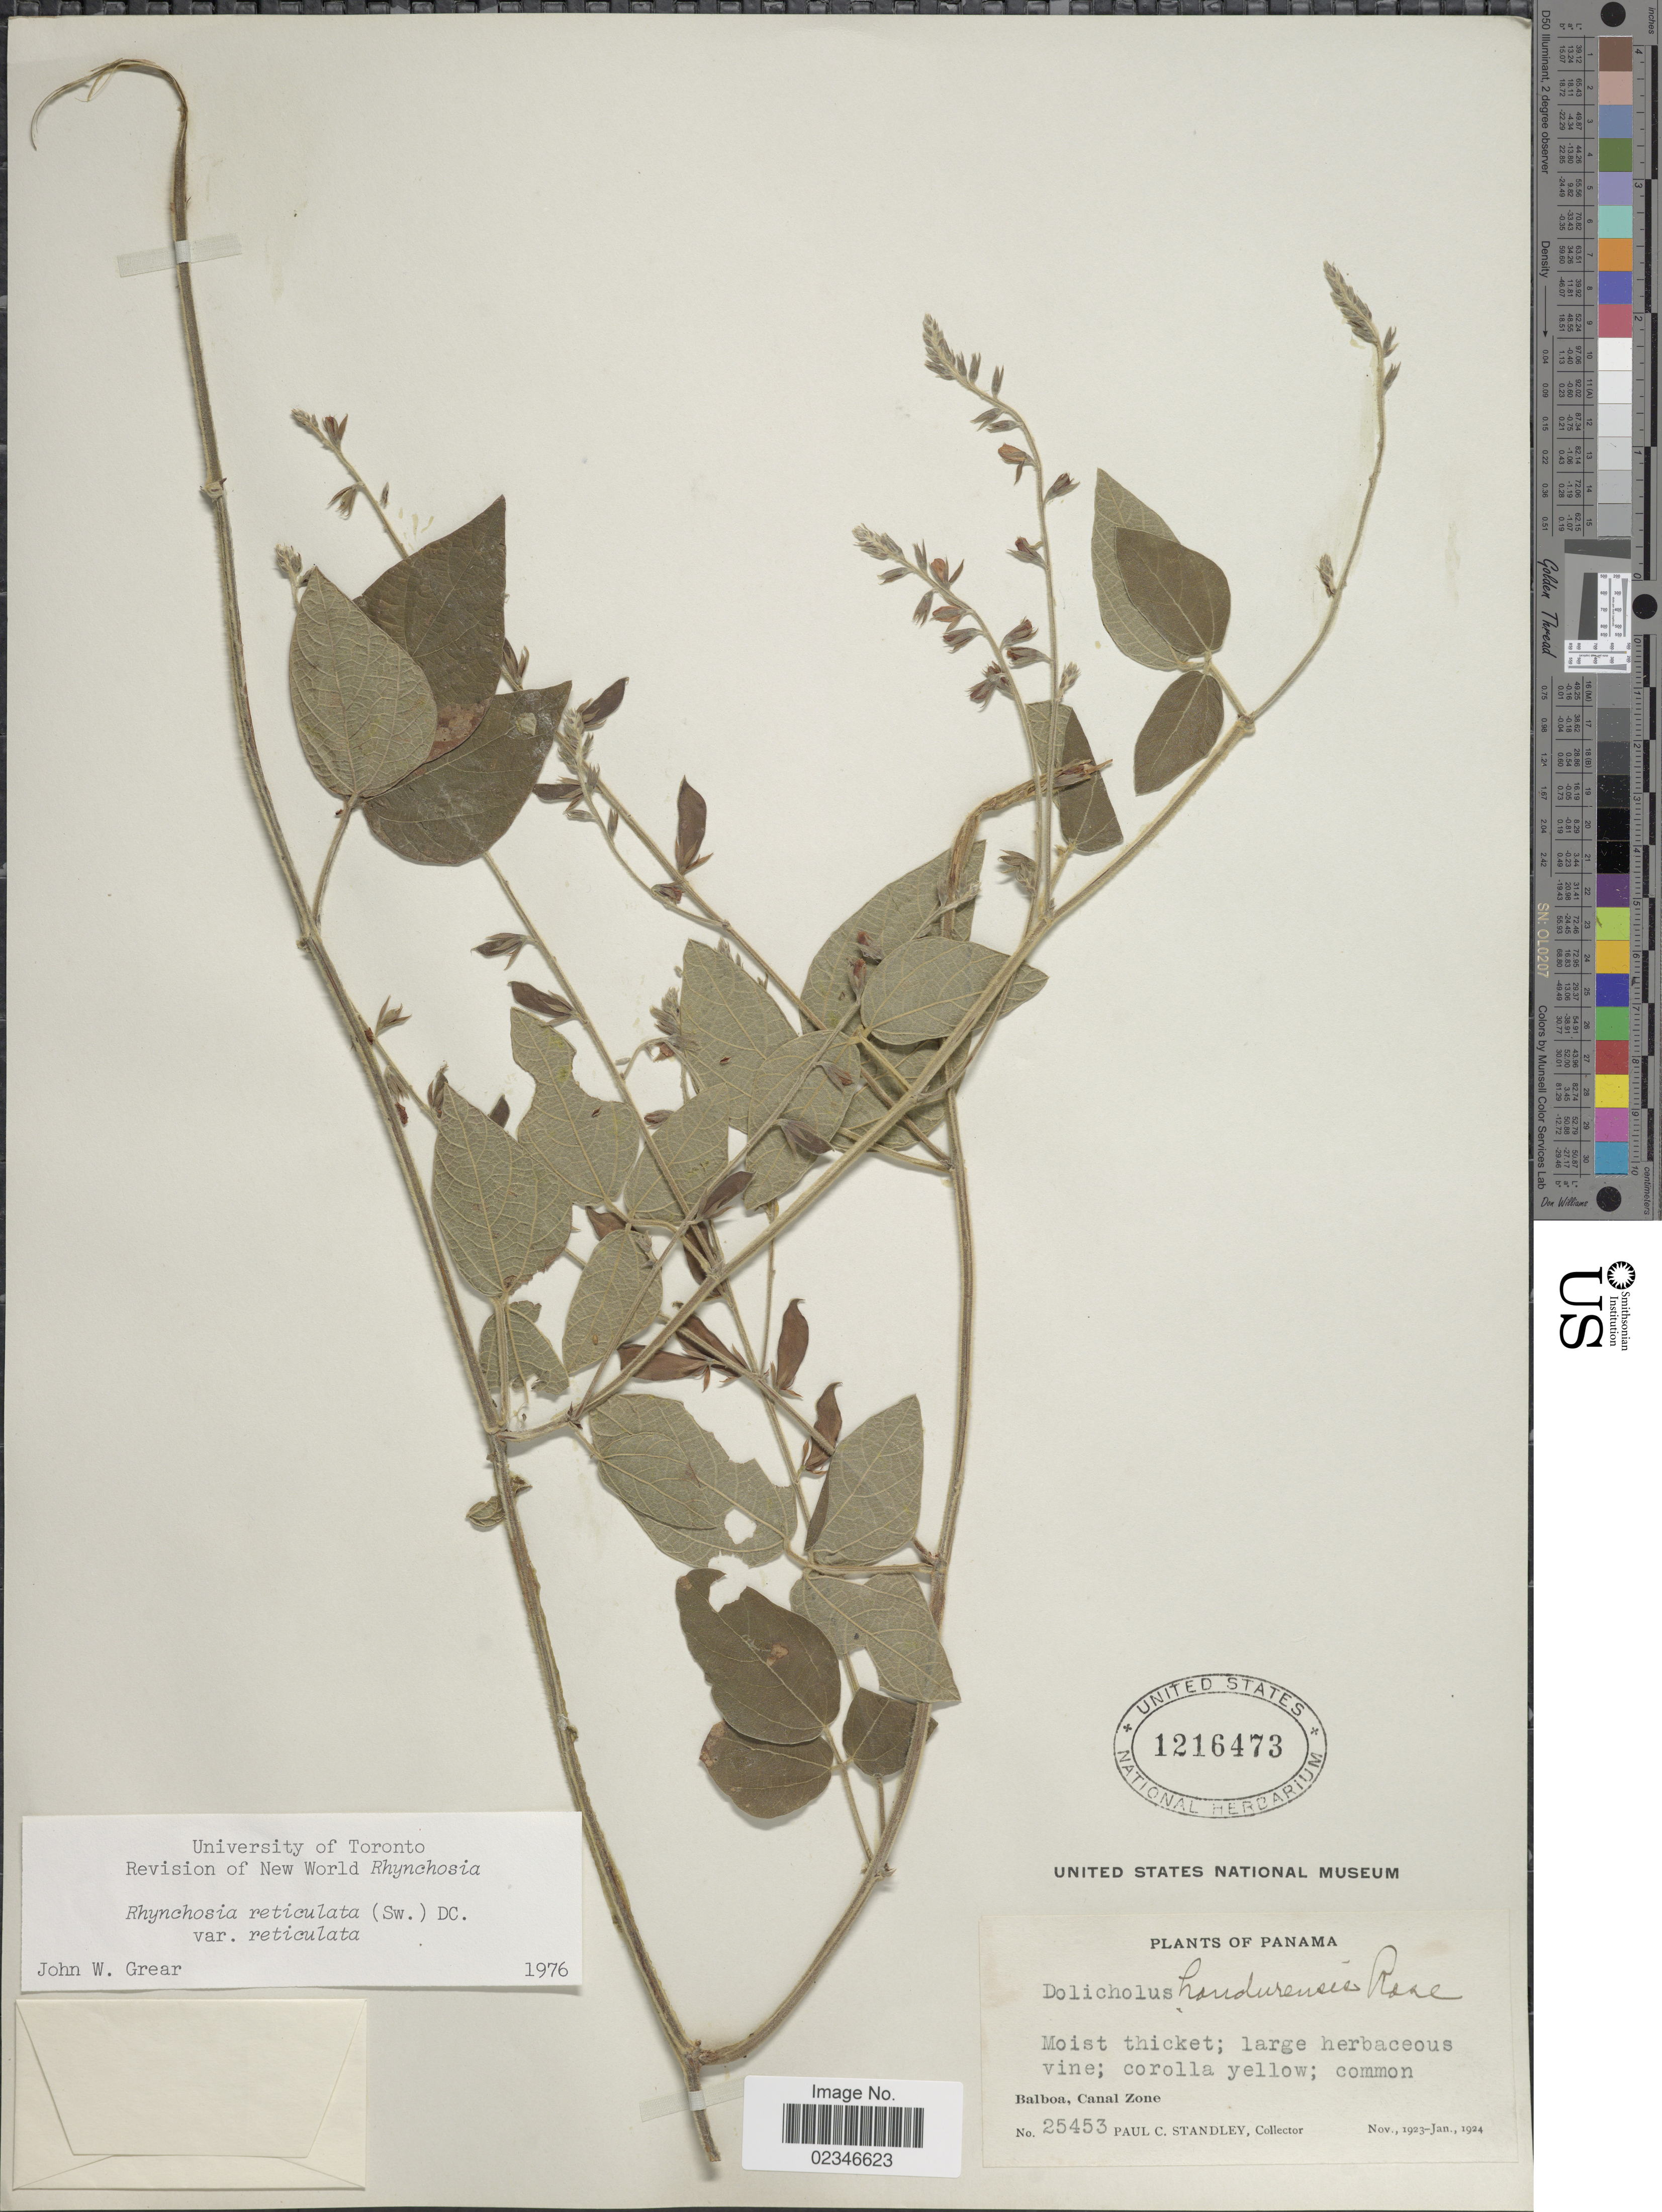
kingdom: Plantae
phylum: Tracheophyta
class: Magnoliopsida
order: Fabales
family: Fabaceae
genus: Rhynchosia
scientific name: Rhynchosia reticulata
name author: (Sw.) DC.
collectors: P. C. Standley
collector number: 25453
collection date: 1923-11/1924-01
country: Panama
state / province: Colón / Panamá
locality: Balboa, Canal Zone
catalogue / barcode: US 1216473